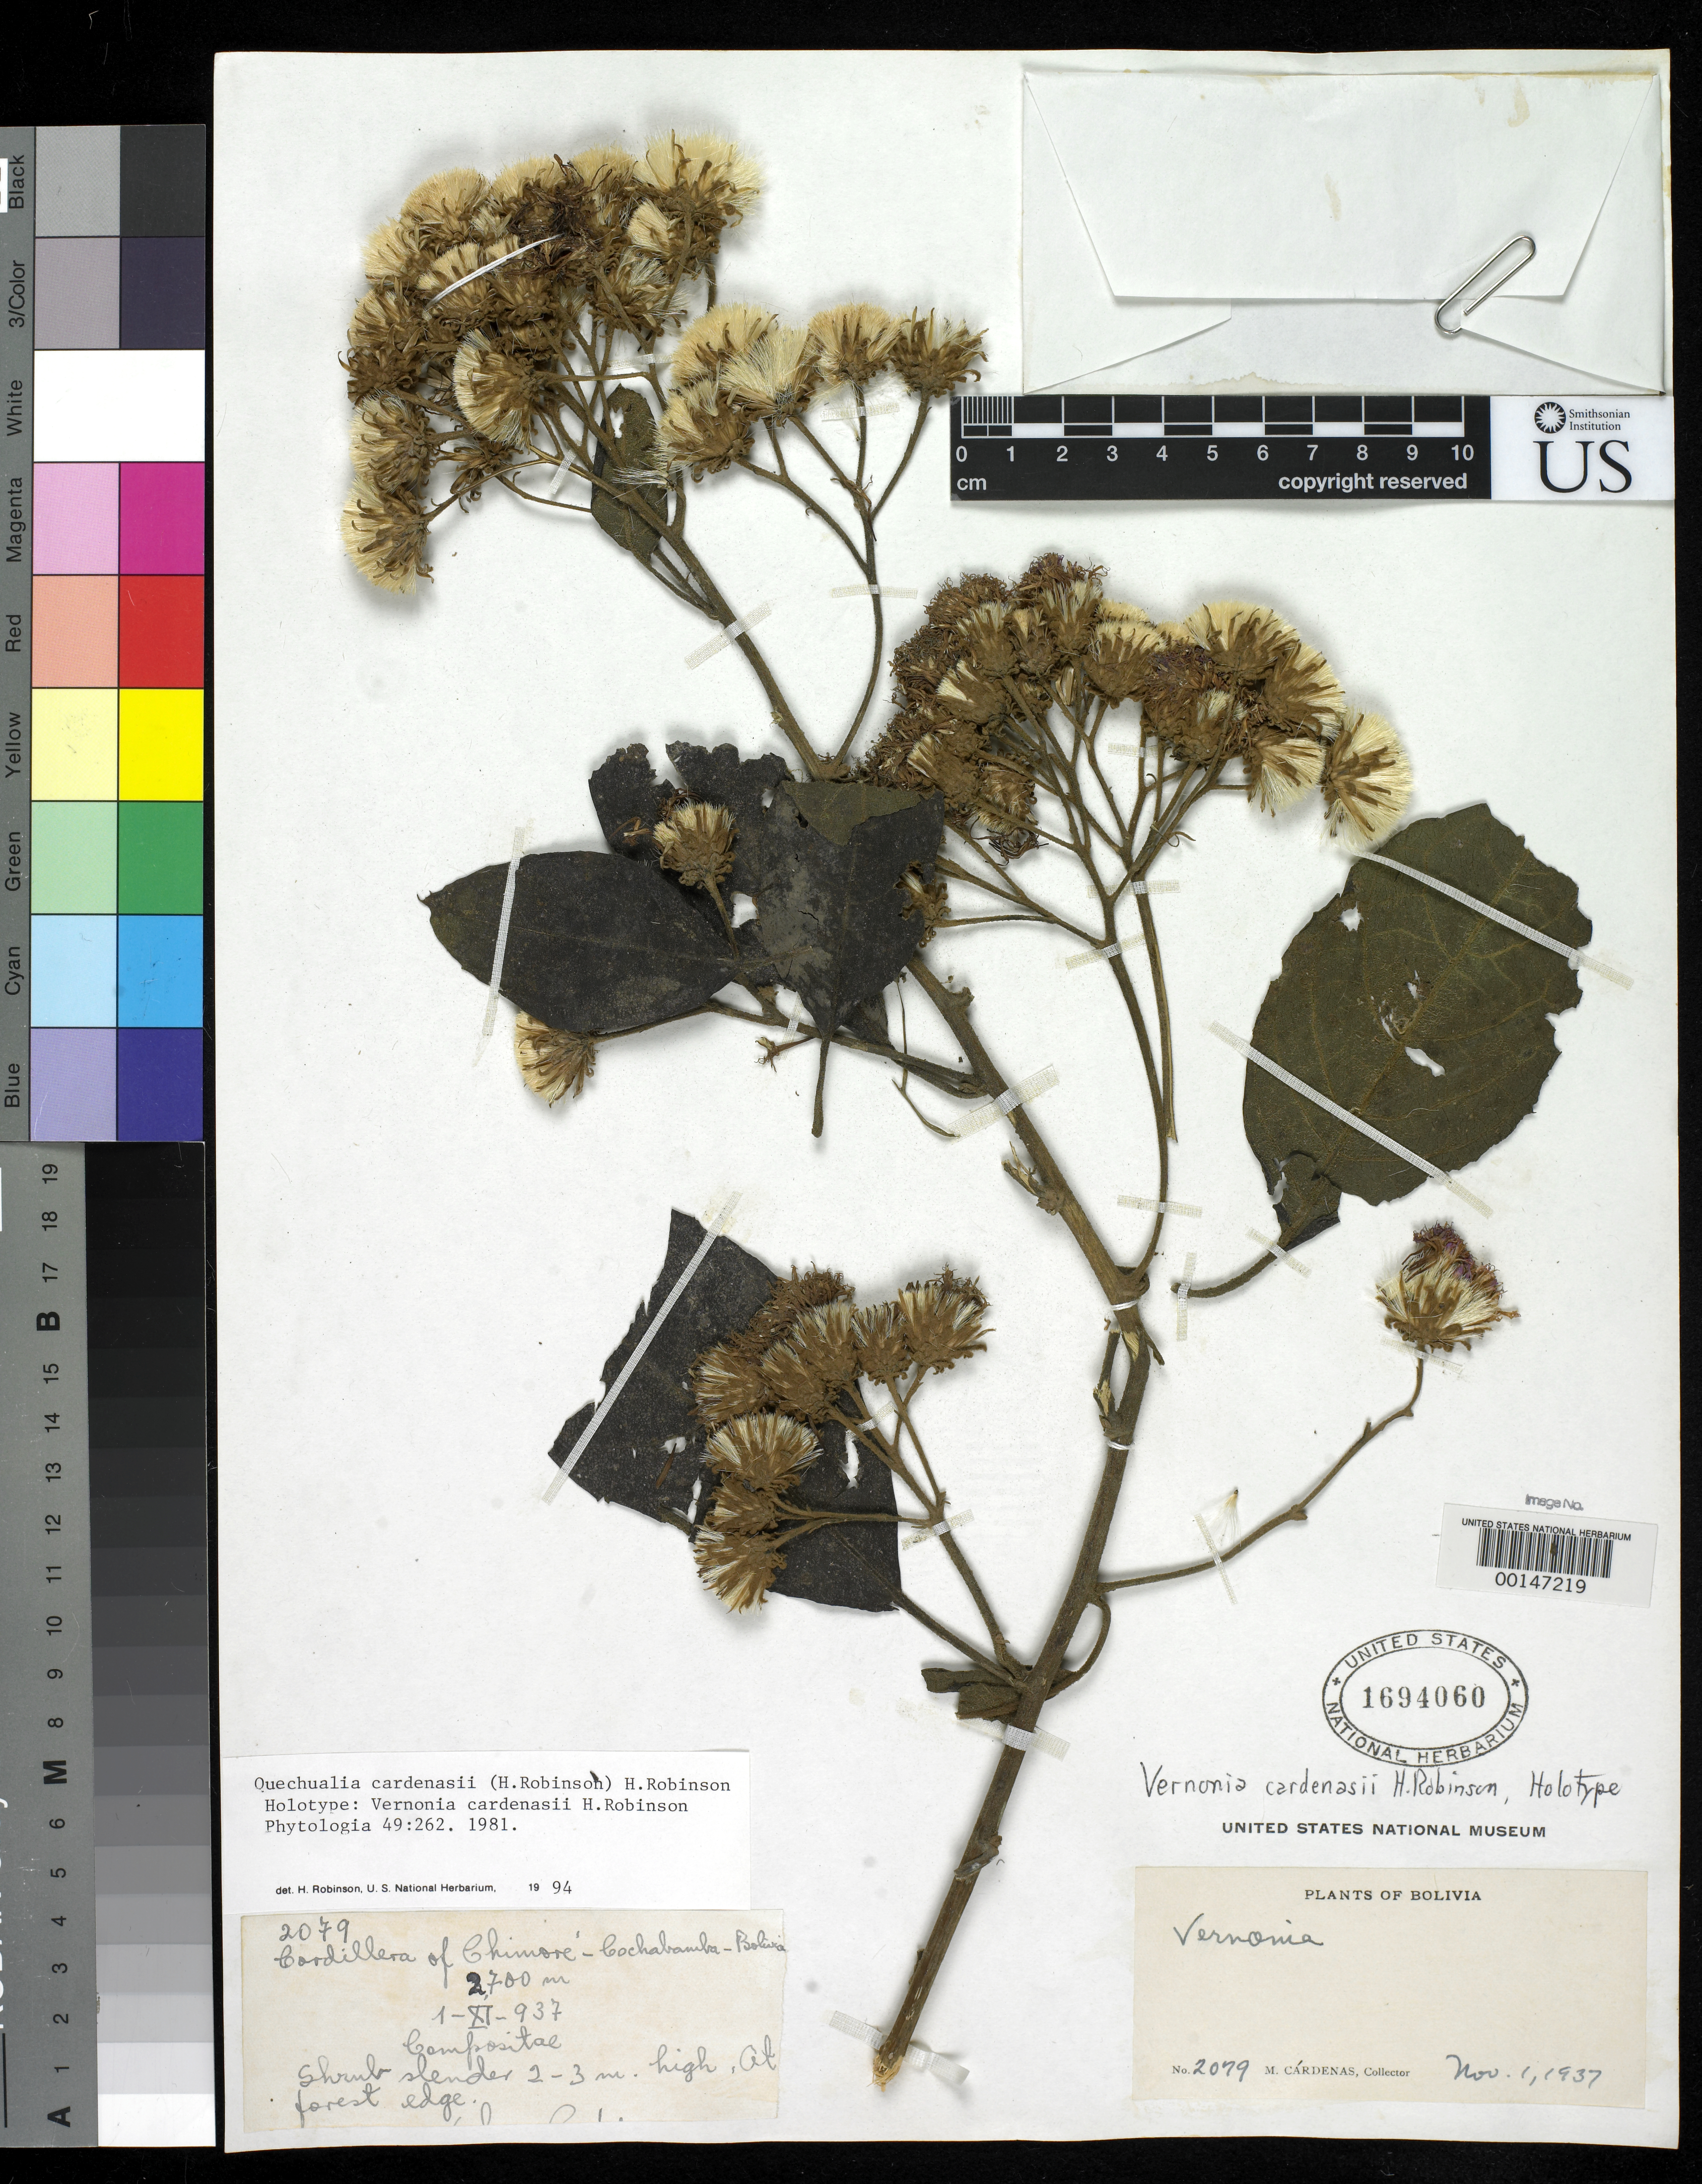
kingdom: Plantae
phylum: Tracheophyta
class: Magnoliopsida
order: Asterales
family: Asteraceae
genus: Vernonia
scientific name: Vernonia cardenasii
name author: H. Rob.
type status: Holotype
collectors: M. Cárdenas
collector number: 2079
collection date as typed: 01 Nov 1937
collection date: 1937-11-01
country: Bolivia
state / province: Cochabamba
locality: Cordillera of Chimore.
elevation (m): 2700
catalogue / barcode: US 1694060